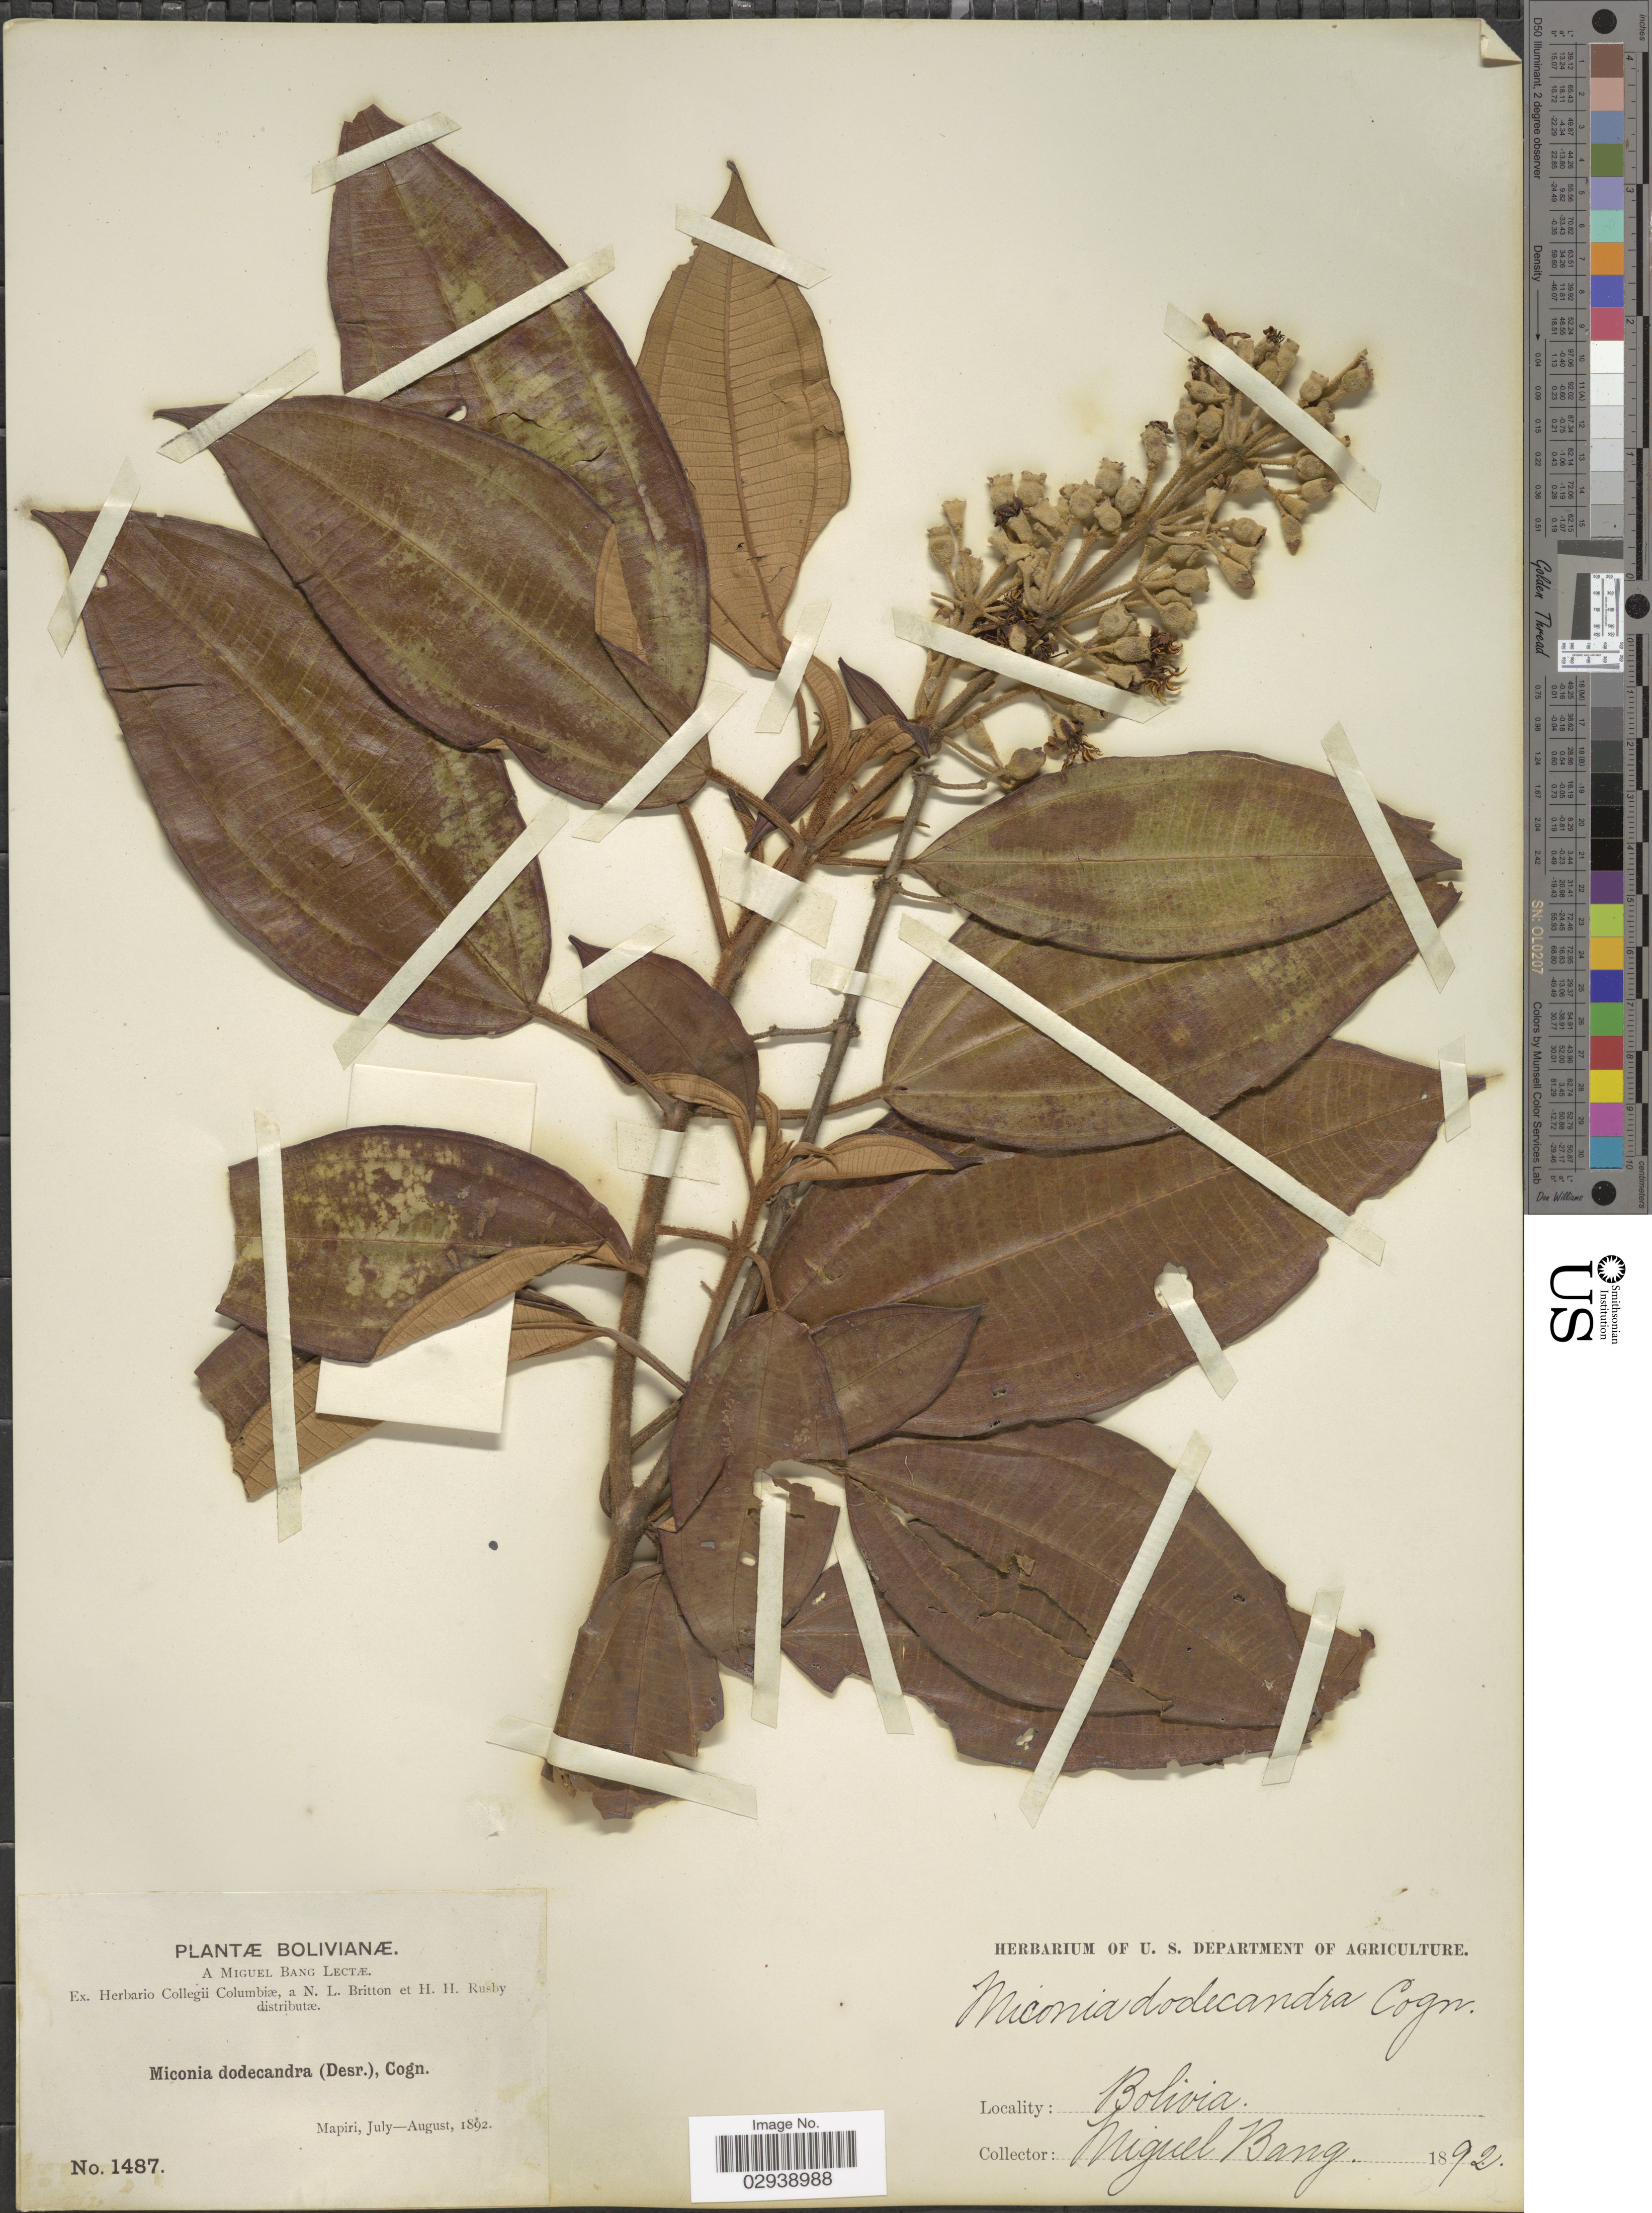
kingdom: Plantae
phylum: Tracheophyta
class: Magnoliopsida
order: Myrtales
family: Melastomataceae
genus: Miconia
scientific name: Miconia dodecandra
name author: Cogn.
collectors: M. Bang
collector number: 1487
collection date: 1892-07/1892-08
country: Bolivia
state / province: La Paz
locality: Mapiri.